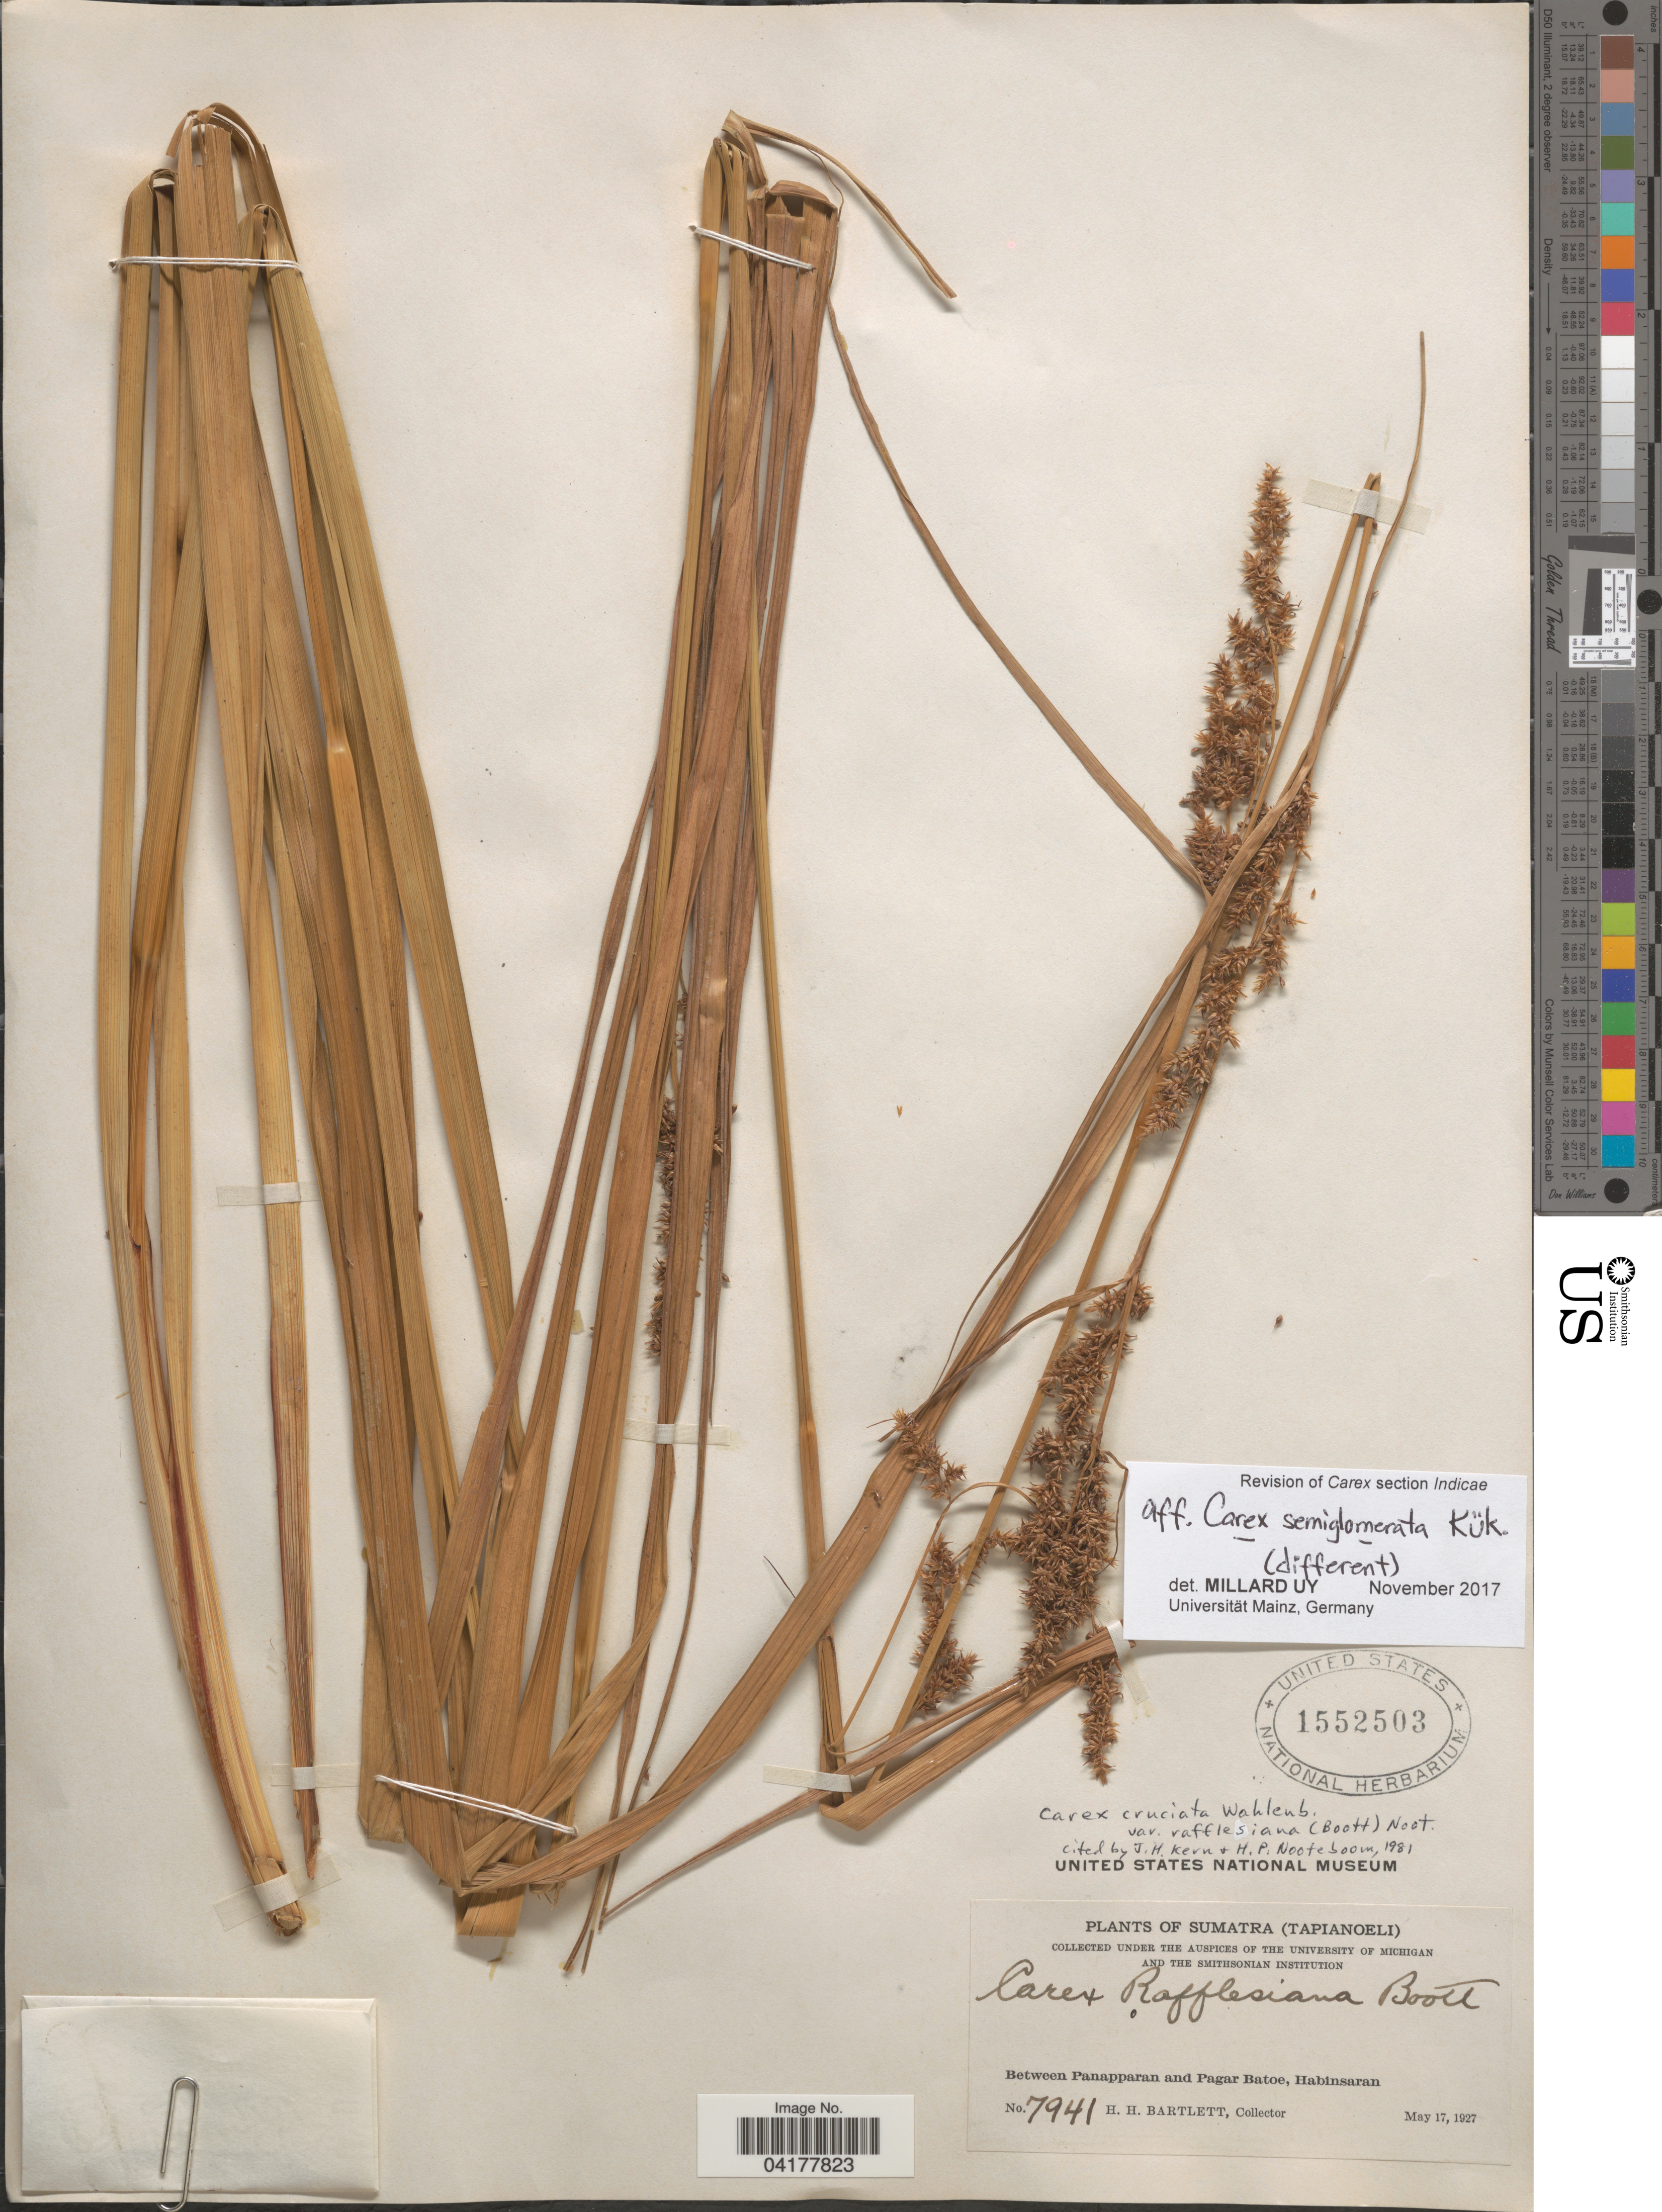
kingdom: Plantae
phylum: Tracheophyta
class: Liliopsida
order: Poales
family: Cyperaceae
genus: Carex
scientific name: Carex rafflesiana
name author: Boott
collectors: H. H. Bartlett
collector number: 7941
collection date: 1927-05-17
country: Indonesia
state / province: Sumatra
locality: Sumatra (Tapianoeli). Between Panapparan and Pagar Batoe, Habinsaran.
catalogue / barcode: US 1552503